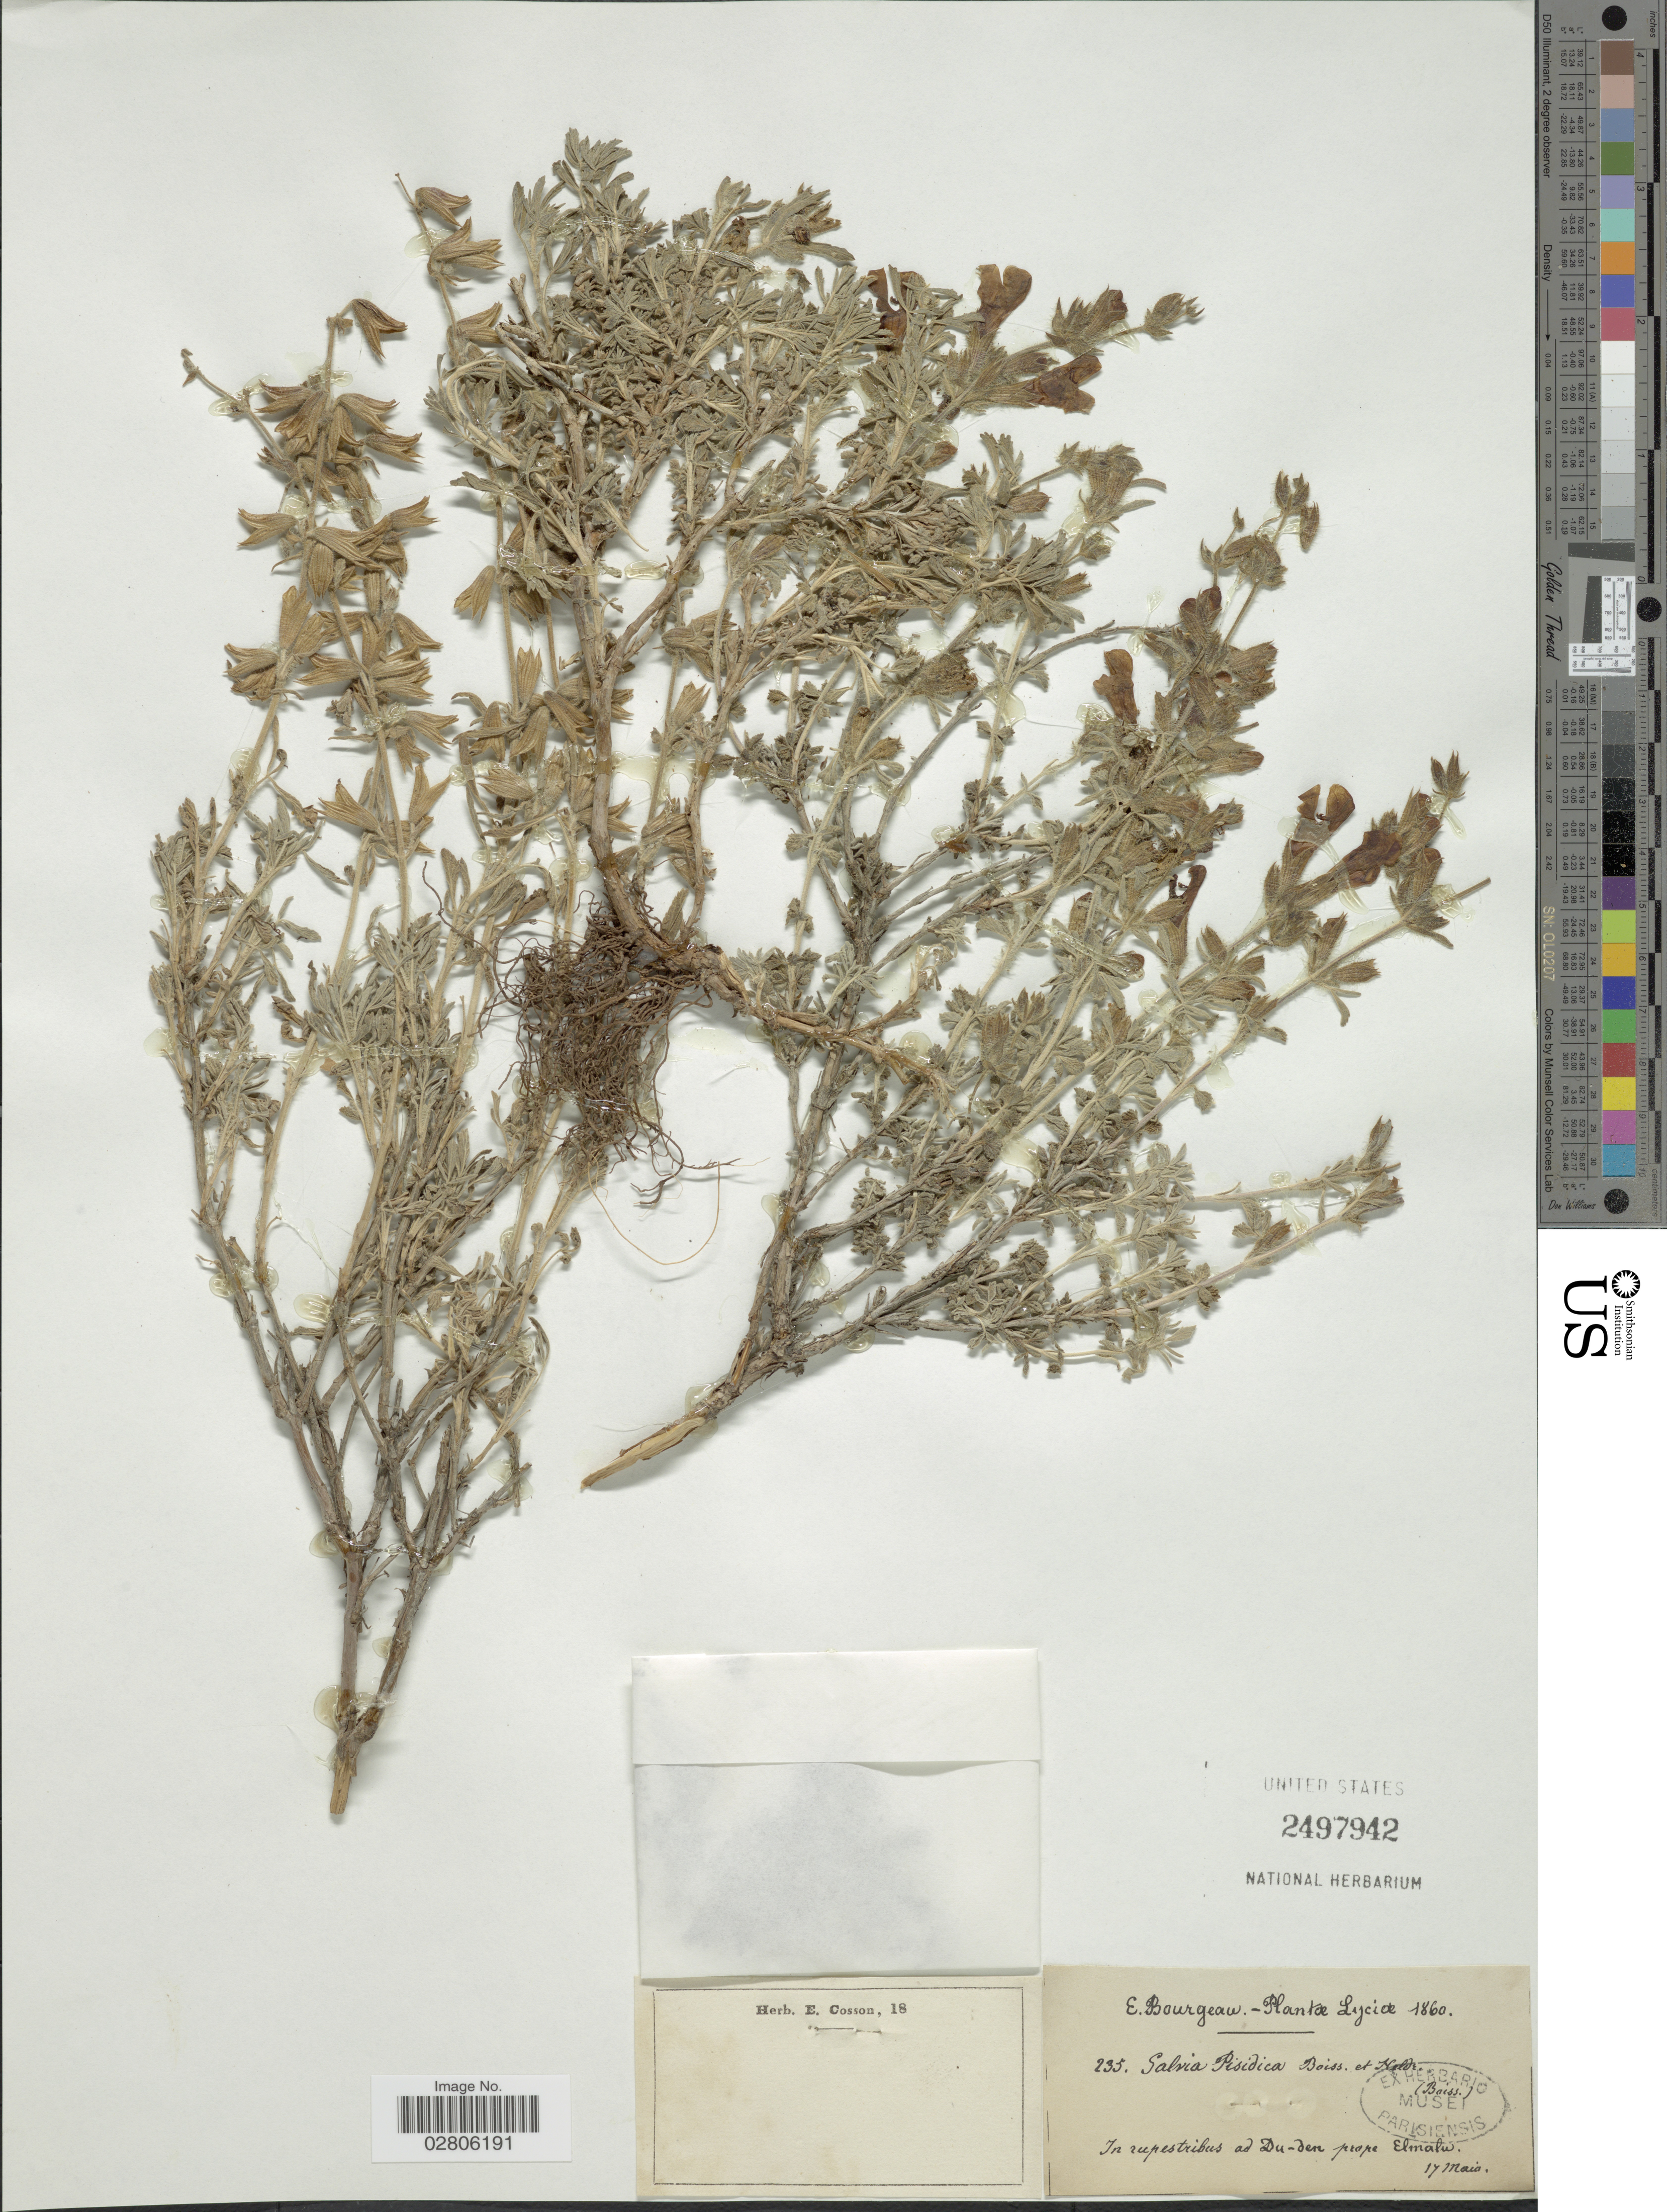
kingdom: Plantae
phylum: Tracheophyta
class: Magnoliopsida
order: Lamiales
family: Lamiaceae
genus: Salvia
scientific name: Salvia pisidica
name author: Boiss. & Heldr. ex Benth.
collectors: E. Bourgeau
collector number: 235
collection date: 1860-05-17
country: Turkey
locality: Lyciæ. In rupestribus ad Du-den prope Elmalu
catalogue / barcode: US 2497942